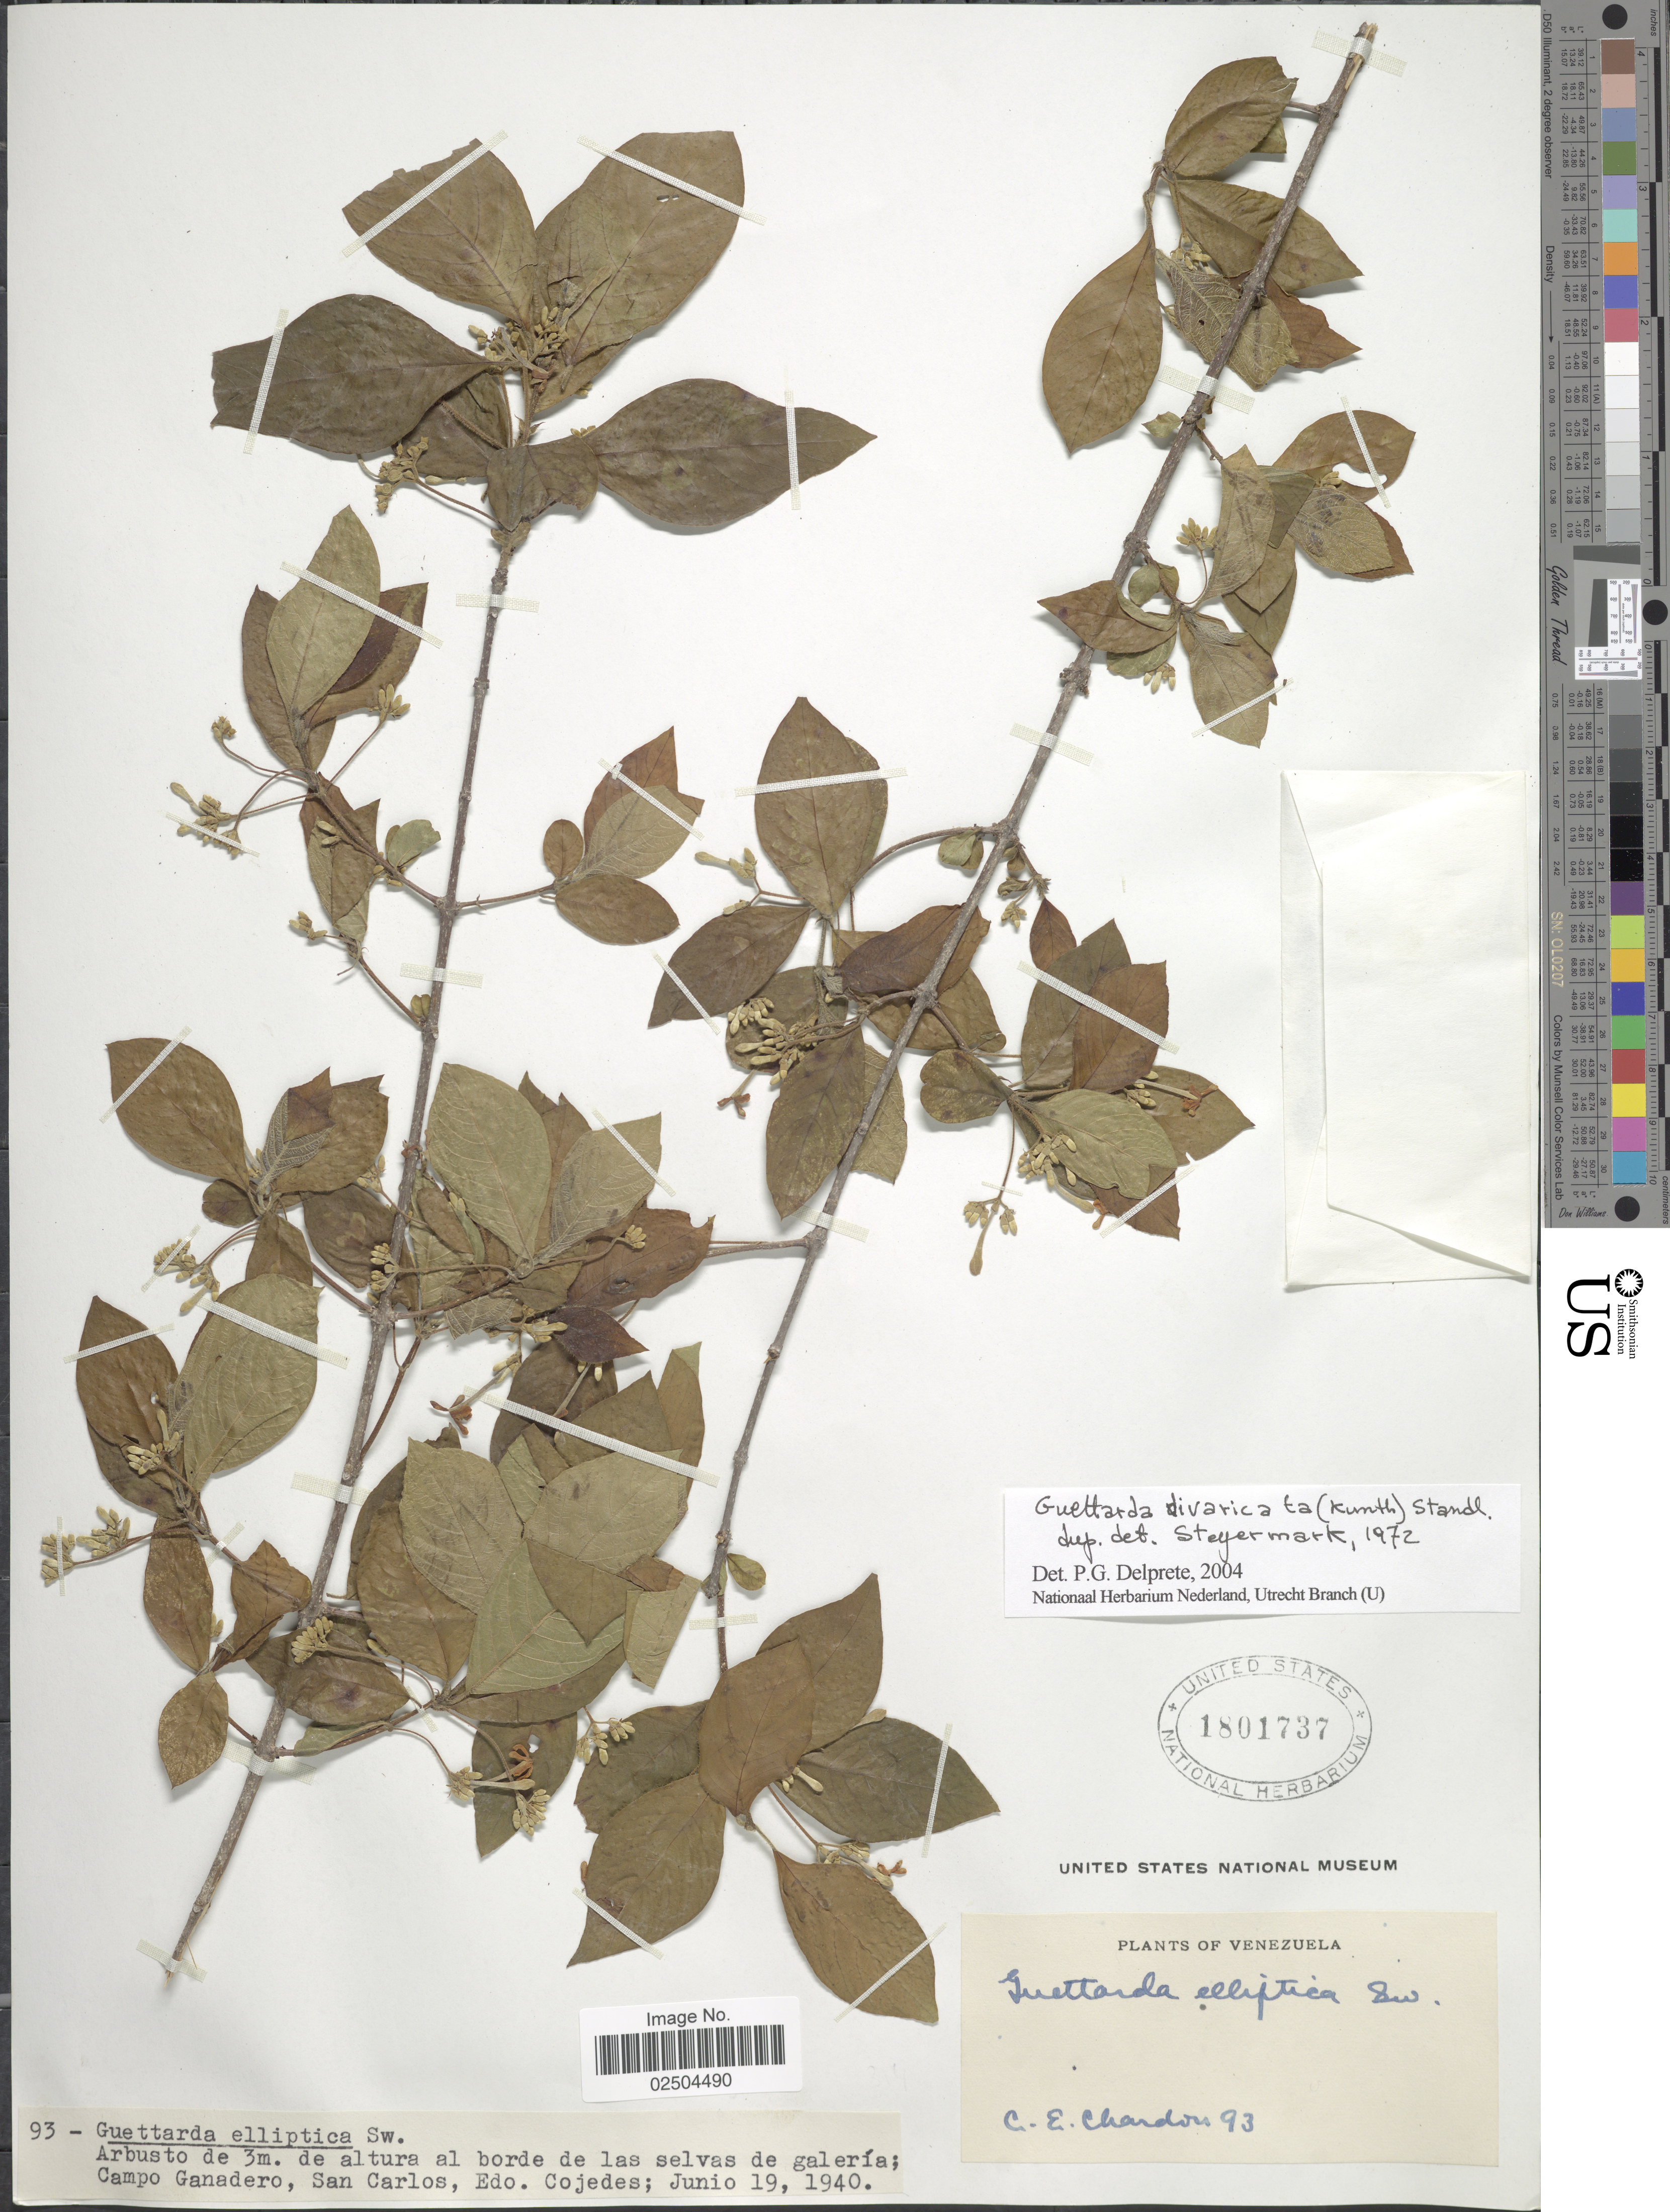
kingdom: Plantae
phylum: Tracheophyta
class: Magnoliopsida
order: Gentianales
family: Rubiaceae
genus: Guettarda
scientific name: Guettarda divaricata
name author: (Humb. & Bonpl. ex Roem. & Schult.) Standl.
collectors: C. E. Chardón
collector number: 93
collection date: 1940-06-19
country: Venezuela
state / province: Cojedes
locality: Campo Ganadero, San Carlos, Edo. Cojedes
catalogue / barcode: US 1801737